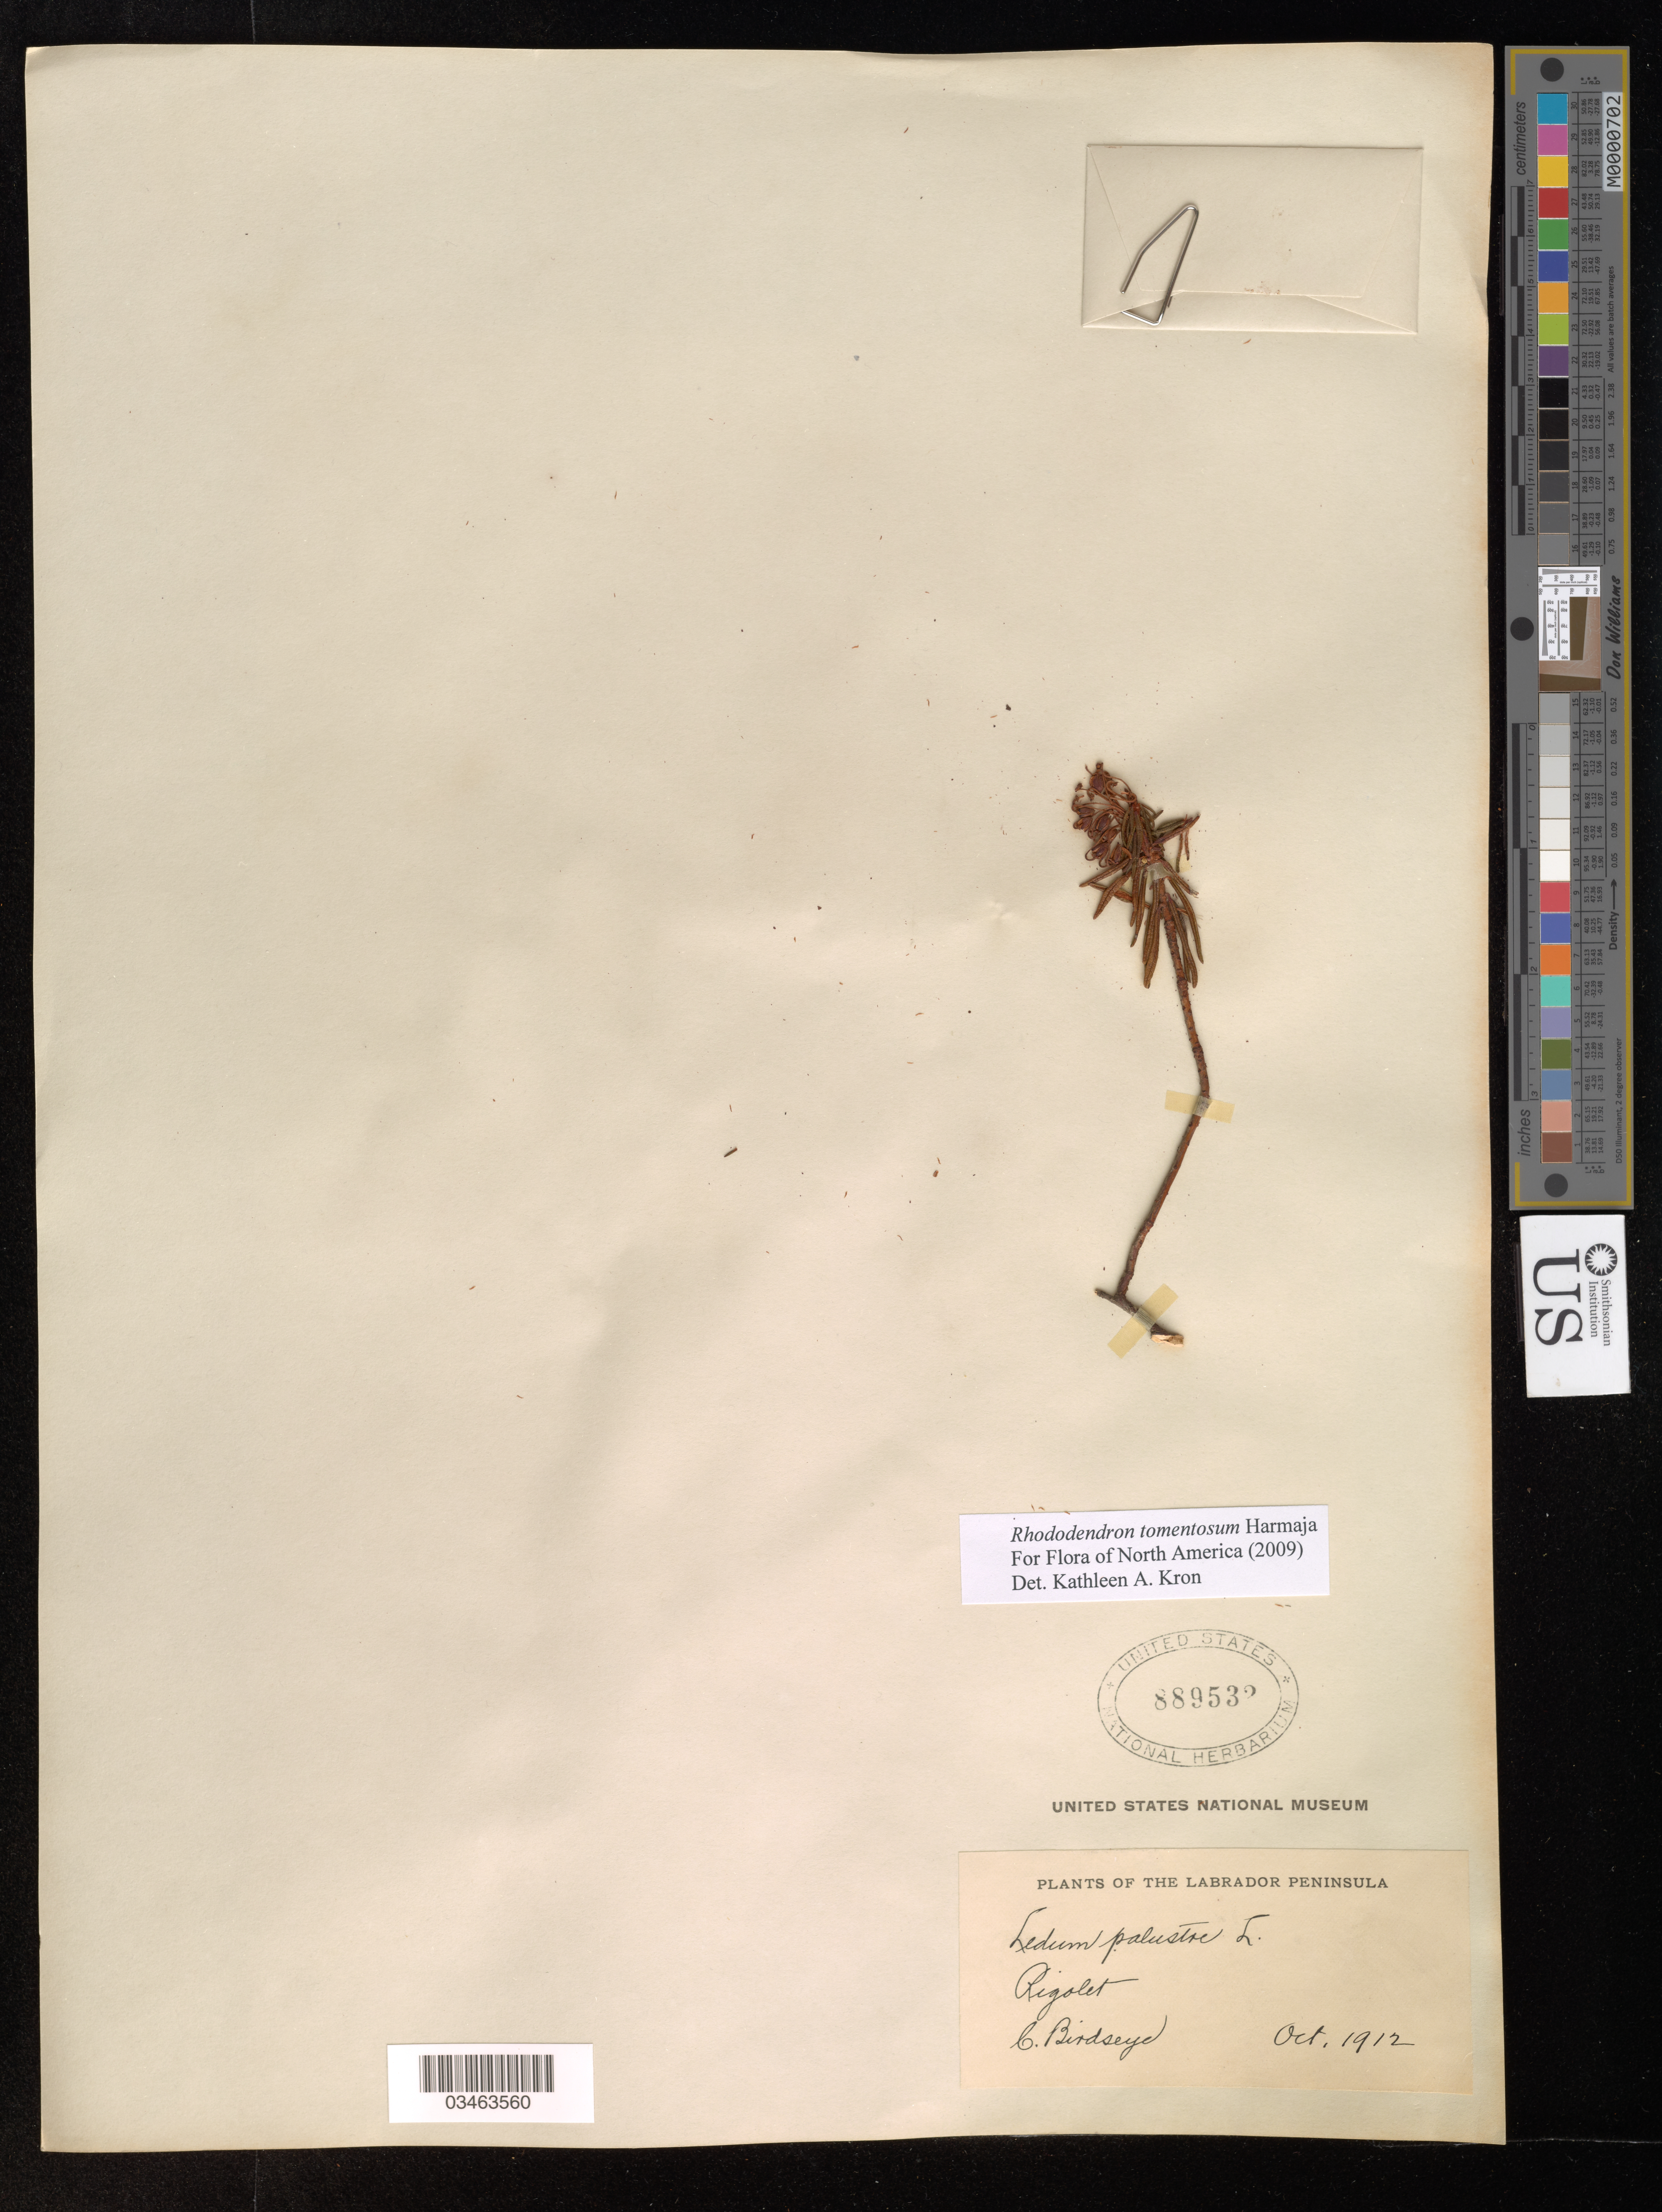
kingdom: Plantae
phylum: Tracheophyta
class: Magnoliopsida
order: Ericales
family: Ericaceae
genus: Rhododendron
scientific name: Rhododendron tomentosum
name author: Harmaja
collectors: C. Birdseye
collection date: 1912-10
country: Canada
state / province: Newfoundland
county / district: Labrador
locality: The Labrador Peninsula. Rigolet.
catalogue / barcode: US 889532